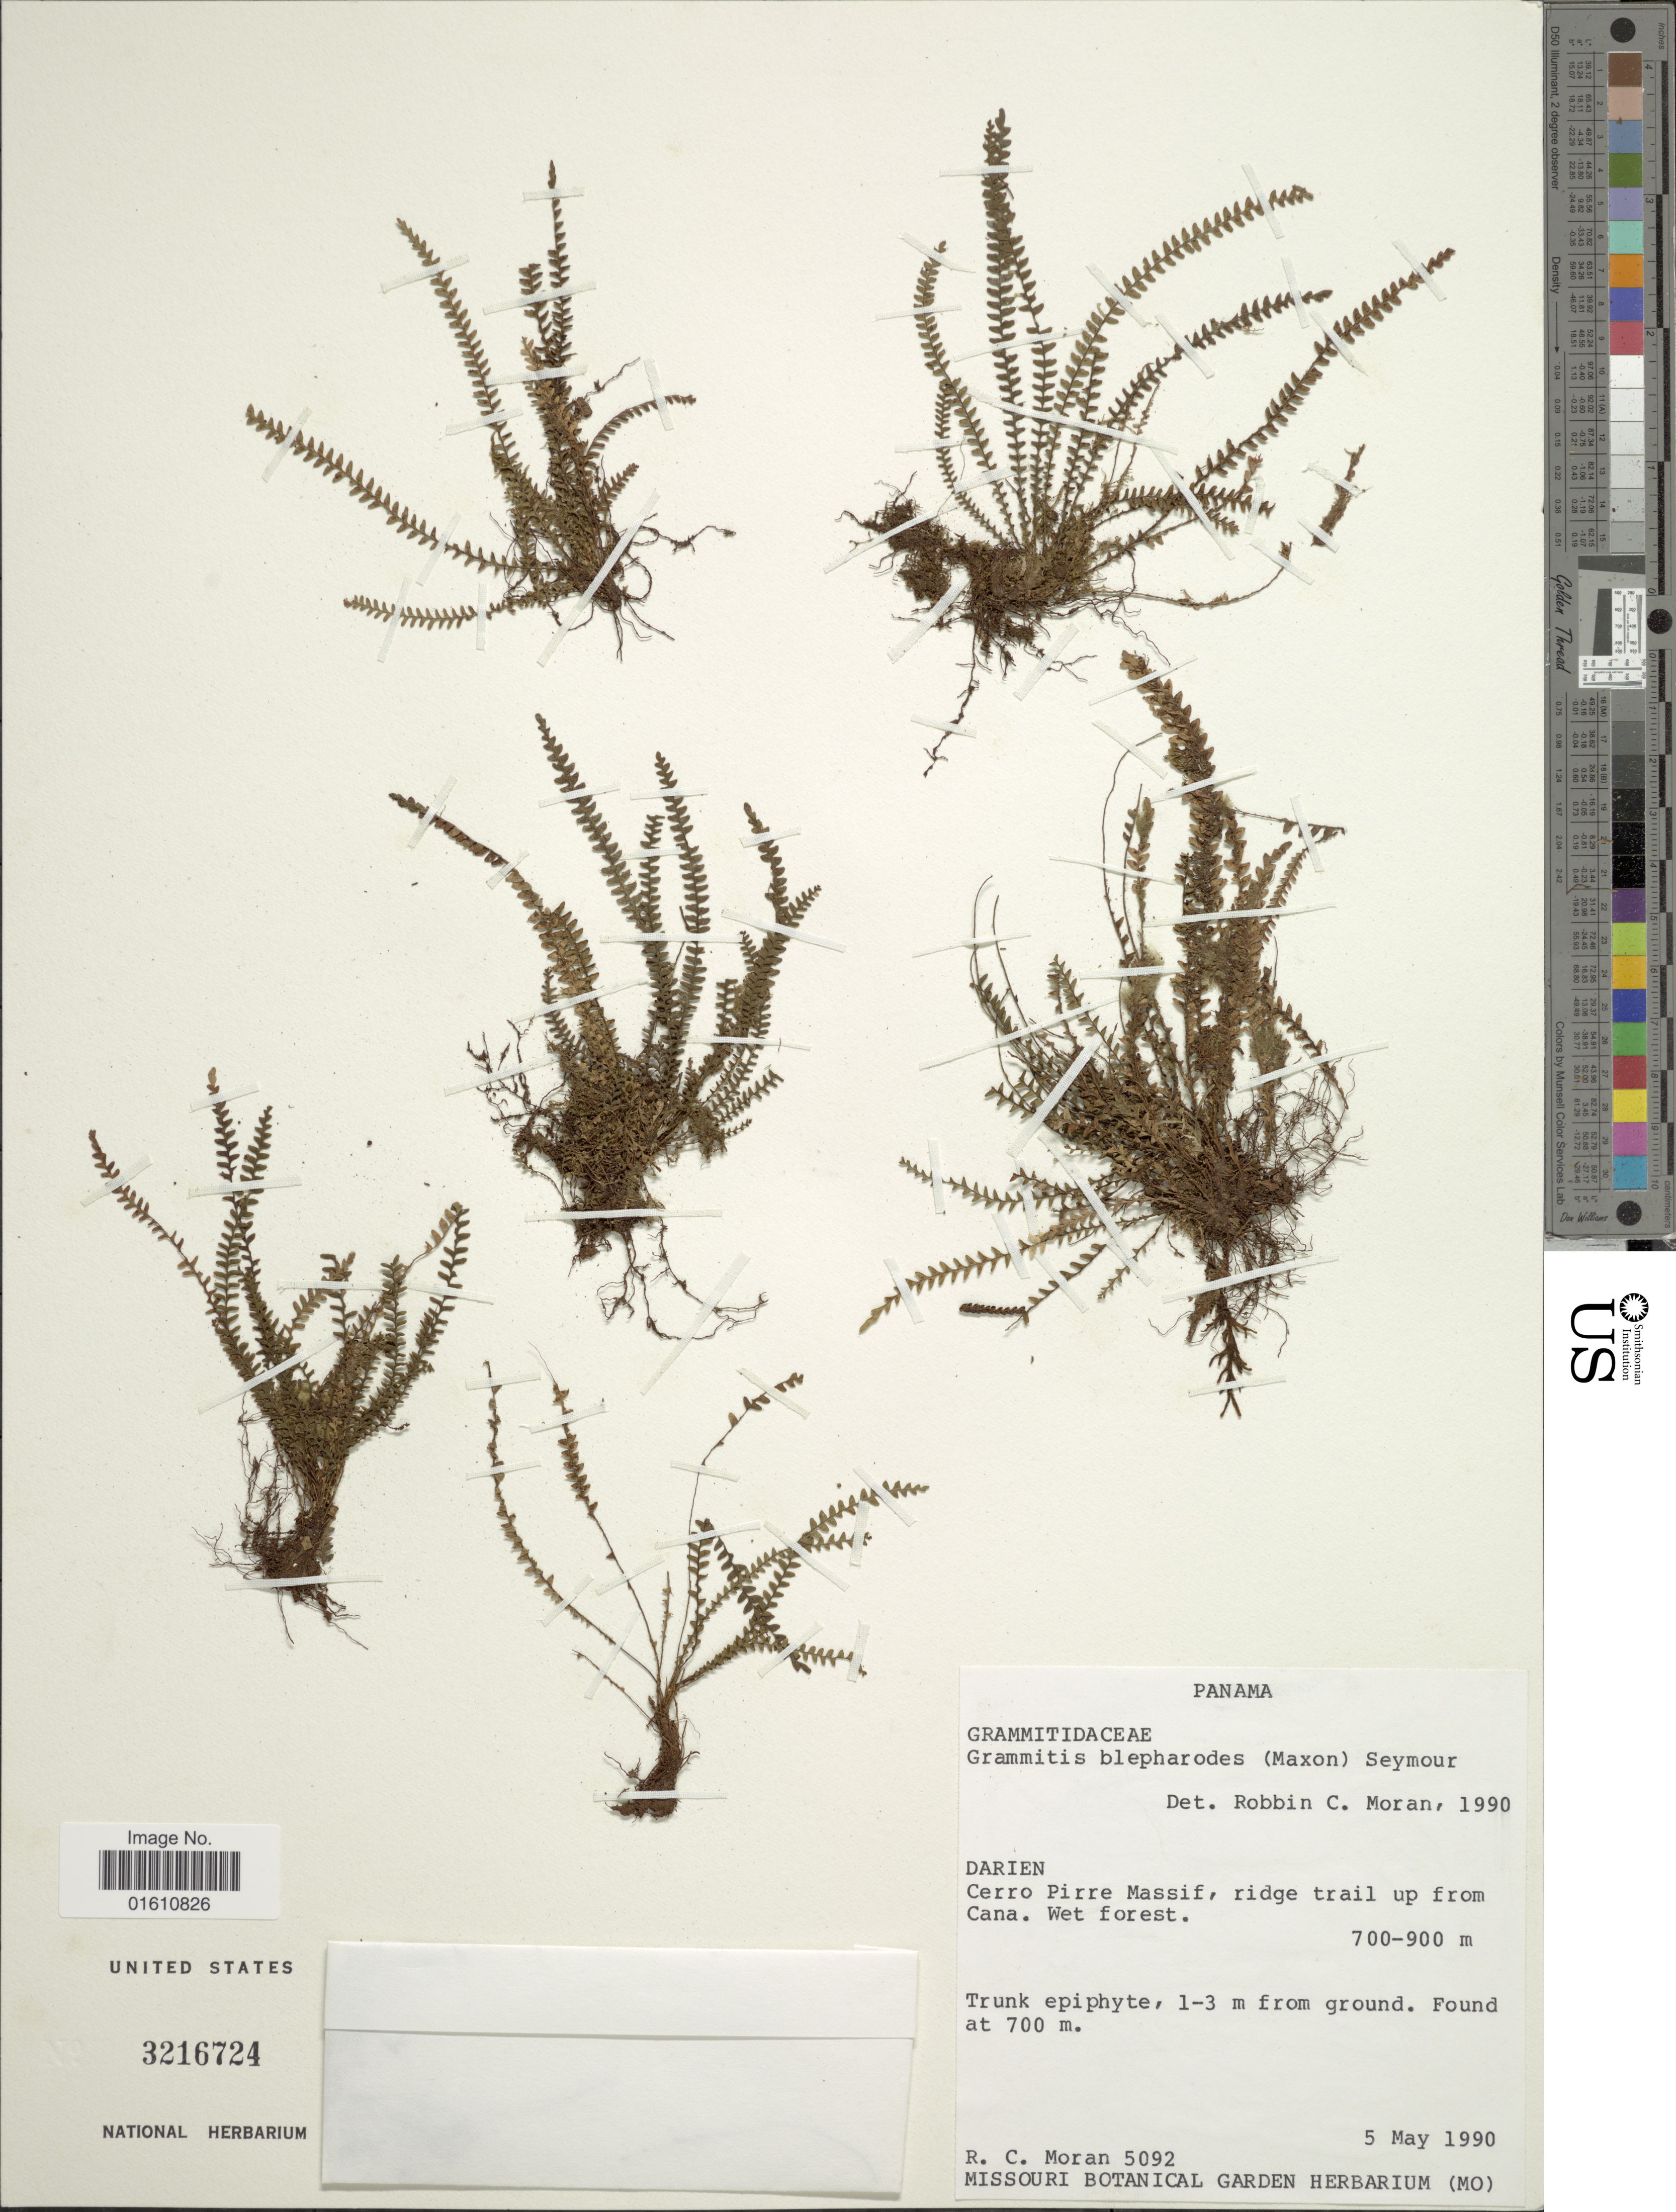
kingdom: Plantae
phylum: Tracheophyta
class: Polypodiopsida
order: Polypodiales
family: Polypodiaceae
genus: Moranopteris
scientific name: Moranopteris taenifolia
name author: (Jenman) R. Y. Hirai & J. Prado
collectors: R. C. Moran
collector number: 5092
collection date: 1990-05-05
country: Panama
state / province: Darién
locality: Darien, Cerro Pirre Massif, ridge trail up from Cana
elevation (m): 700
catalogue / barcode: US 3216724